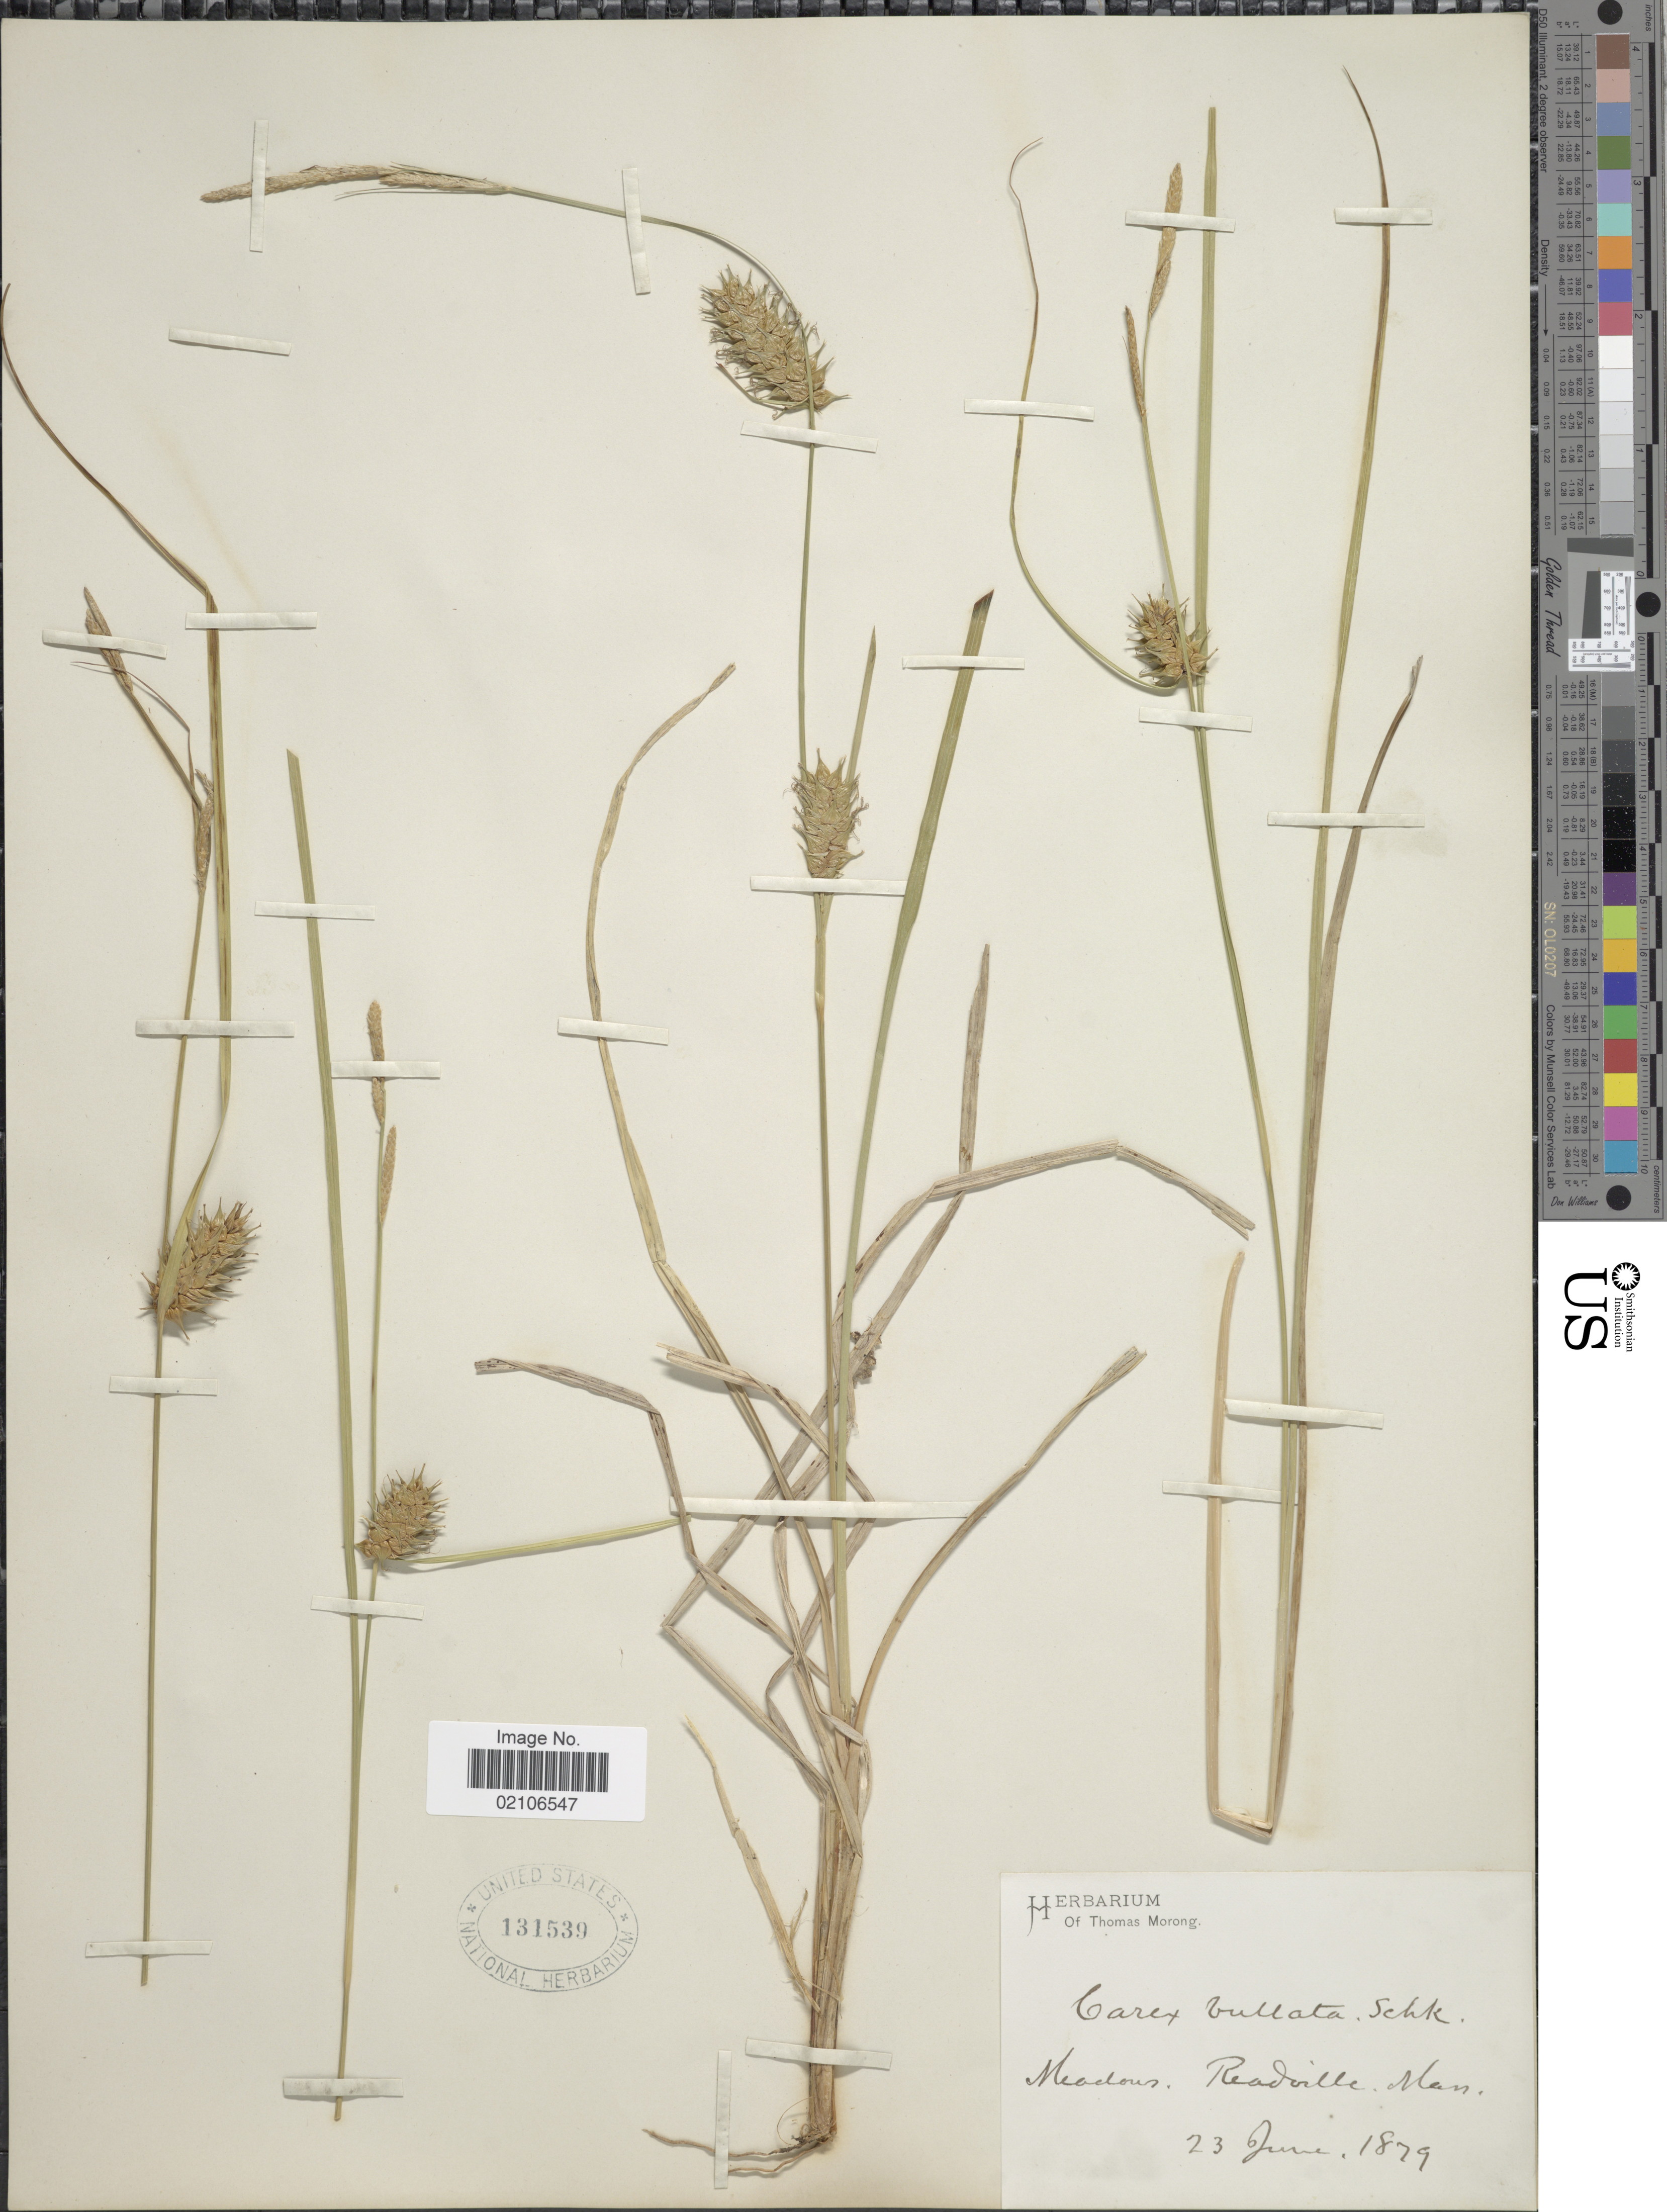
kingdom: Plantae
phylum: Tracheophyta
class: Liliopsida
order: Poales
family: Cyperaceae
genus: Carex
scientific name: Carex bullata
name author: Schkuhr ex Willd.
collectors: ex Herb. T. Morong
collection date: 1879-06-23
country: United States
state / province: Massachusetts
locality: Readville, Mass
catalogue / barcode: US 131539